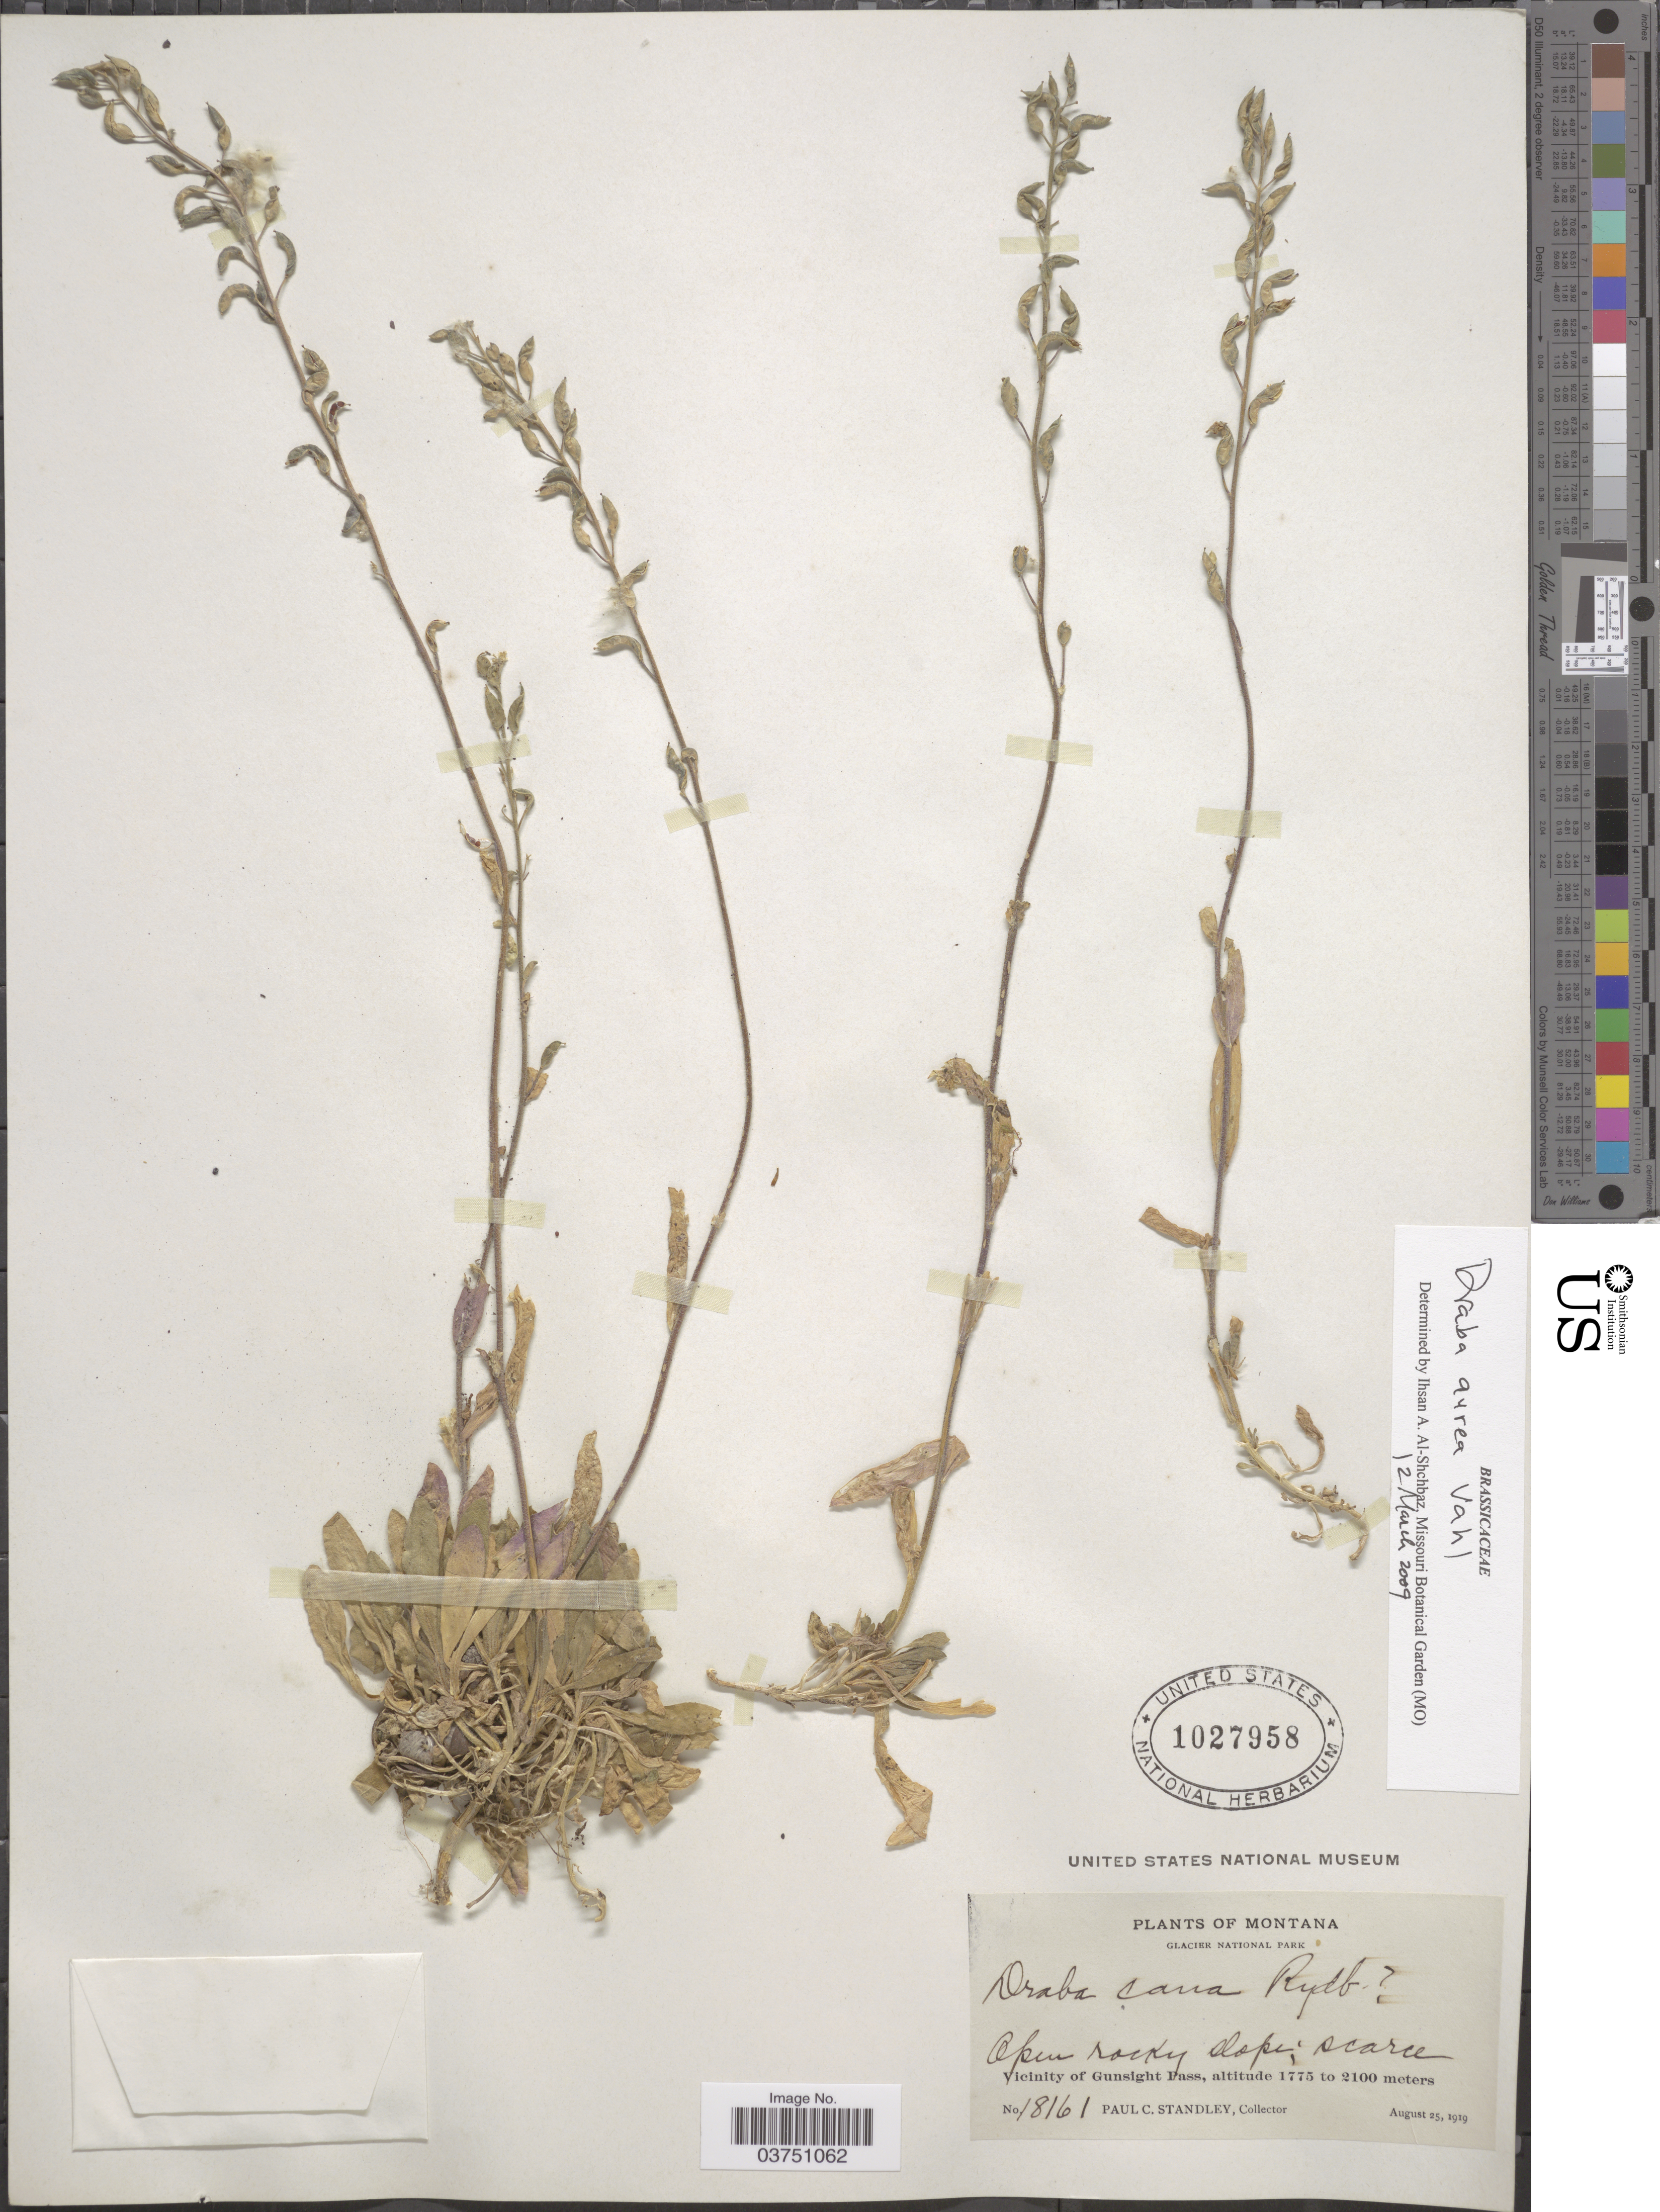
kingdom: Plantae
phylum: Tracheophyta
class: Magnoliopsida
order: Brassicales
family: Brassicaceae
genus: Draba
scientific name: Draba cana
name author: Rydb.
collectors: P. C. Standley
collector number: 18161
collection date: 1919-08-25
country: United States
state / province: Montana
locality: Glacier National Park. Vicinity of Gunsight Pass.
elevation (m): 1775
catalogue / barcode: US 1027958